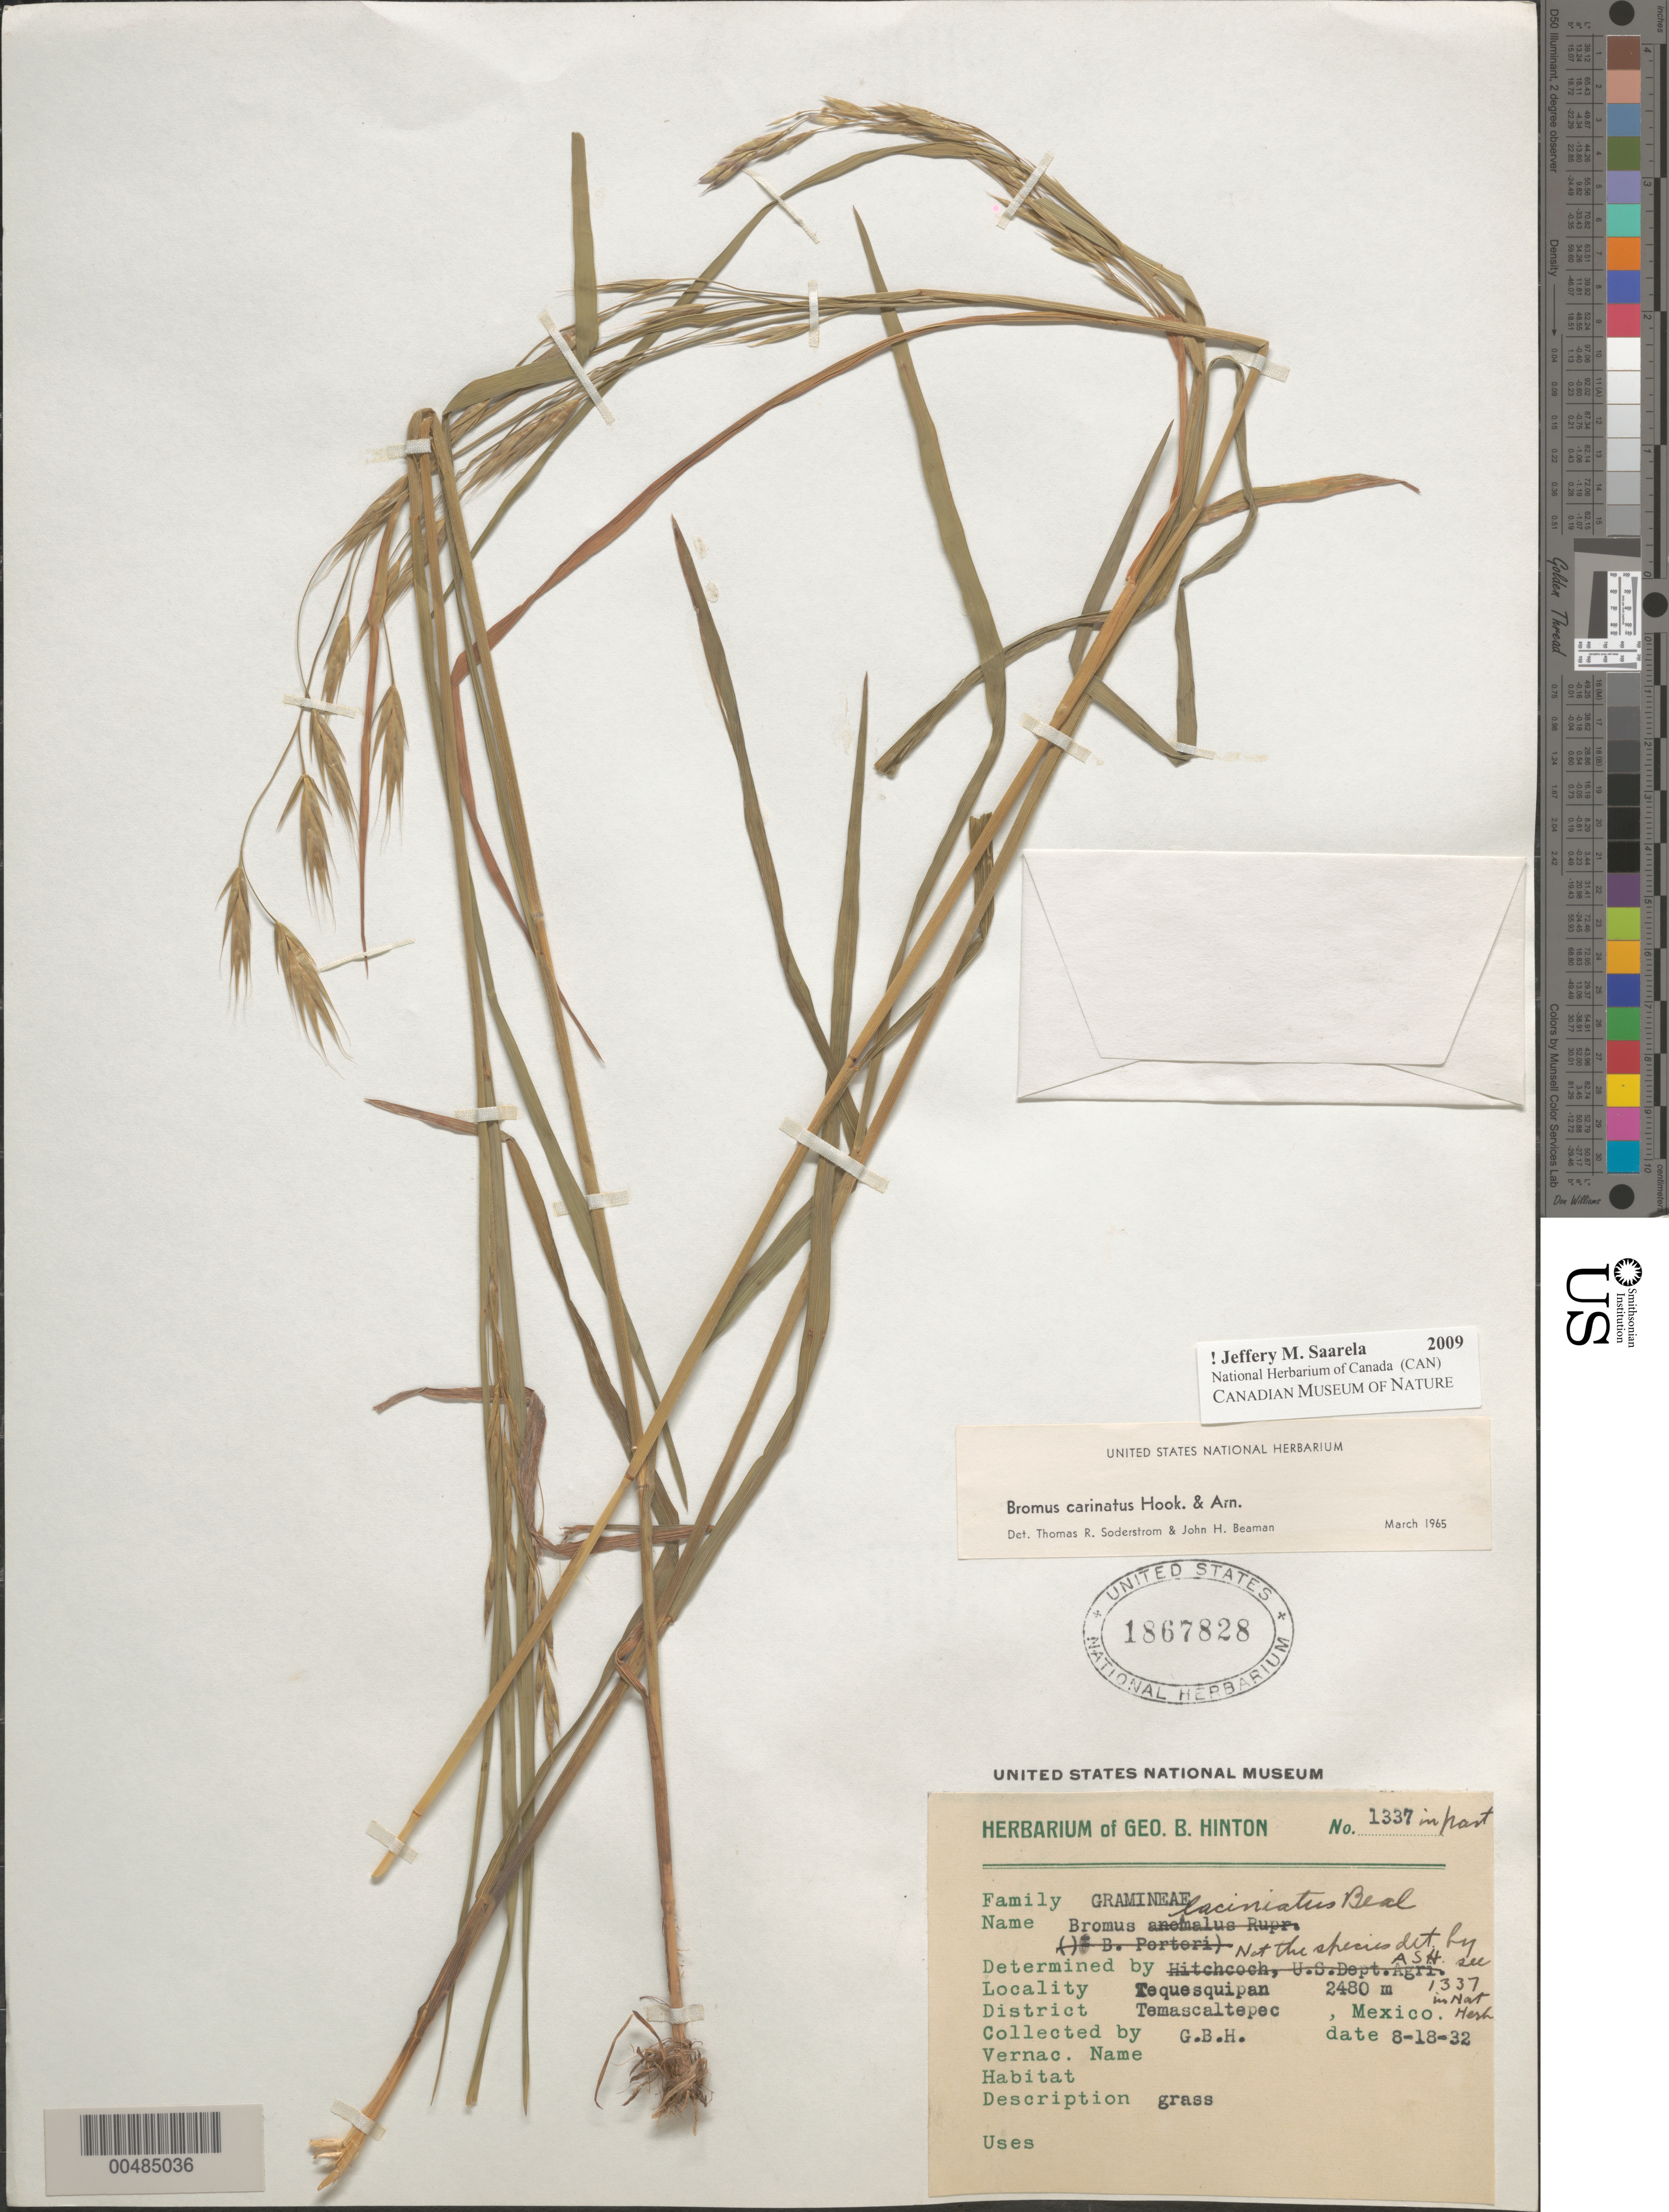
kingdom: Plantae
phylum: Tracheophyta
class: Liliopsida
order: Poales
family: Poaceae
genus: Bromus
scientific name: Bromus carinatus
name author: Hook. & Arn.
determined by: Soderstrom, T. R.; Beaman, J. H.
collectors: G. B. Hinton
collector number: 1337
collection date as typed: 18 Aug 1932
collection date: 1932-08-18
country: Mexico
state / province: Distrito Federal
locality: Temascaltepec Dist., Tequesquipan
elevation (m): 2480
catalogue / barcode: US 1867828